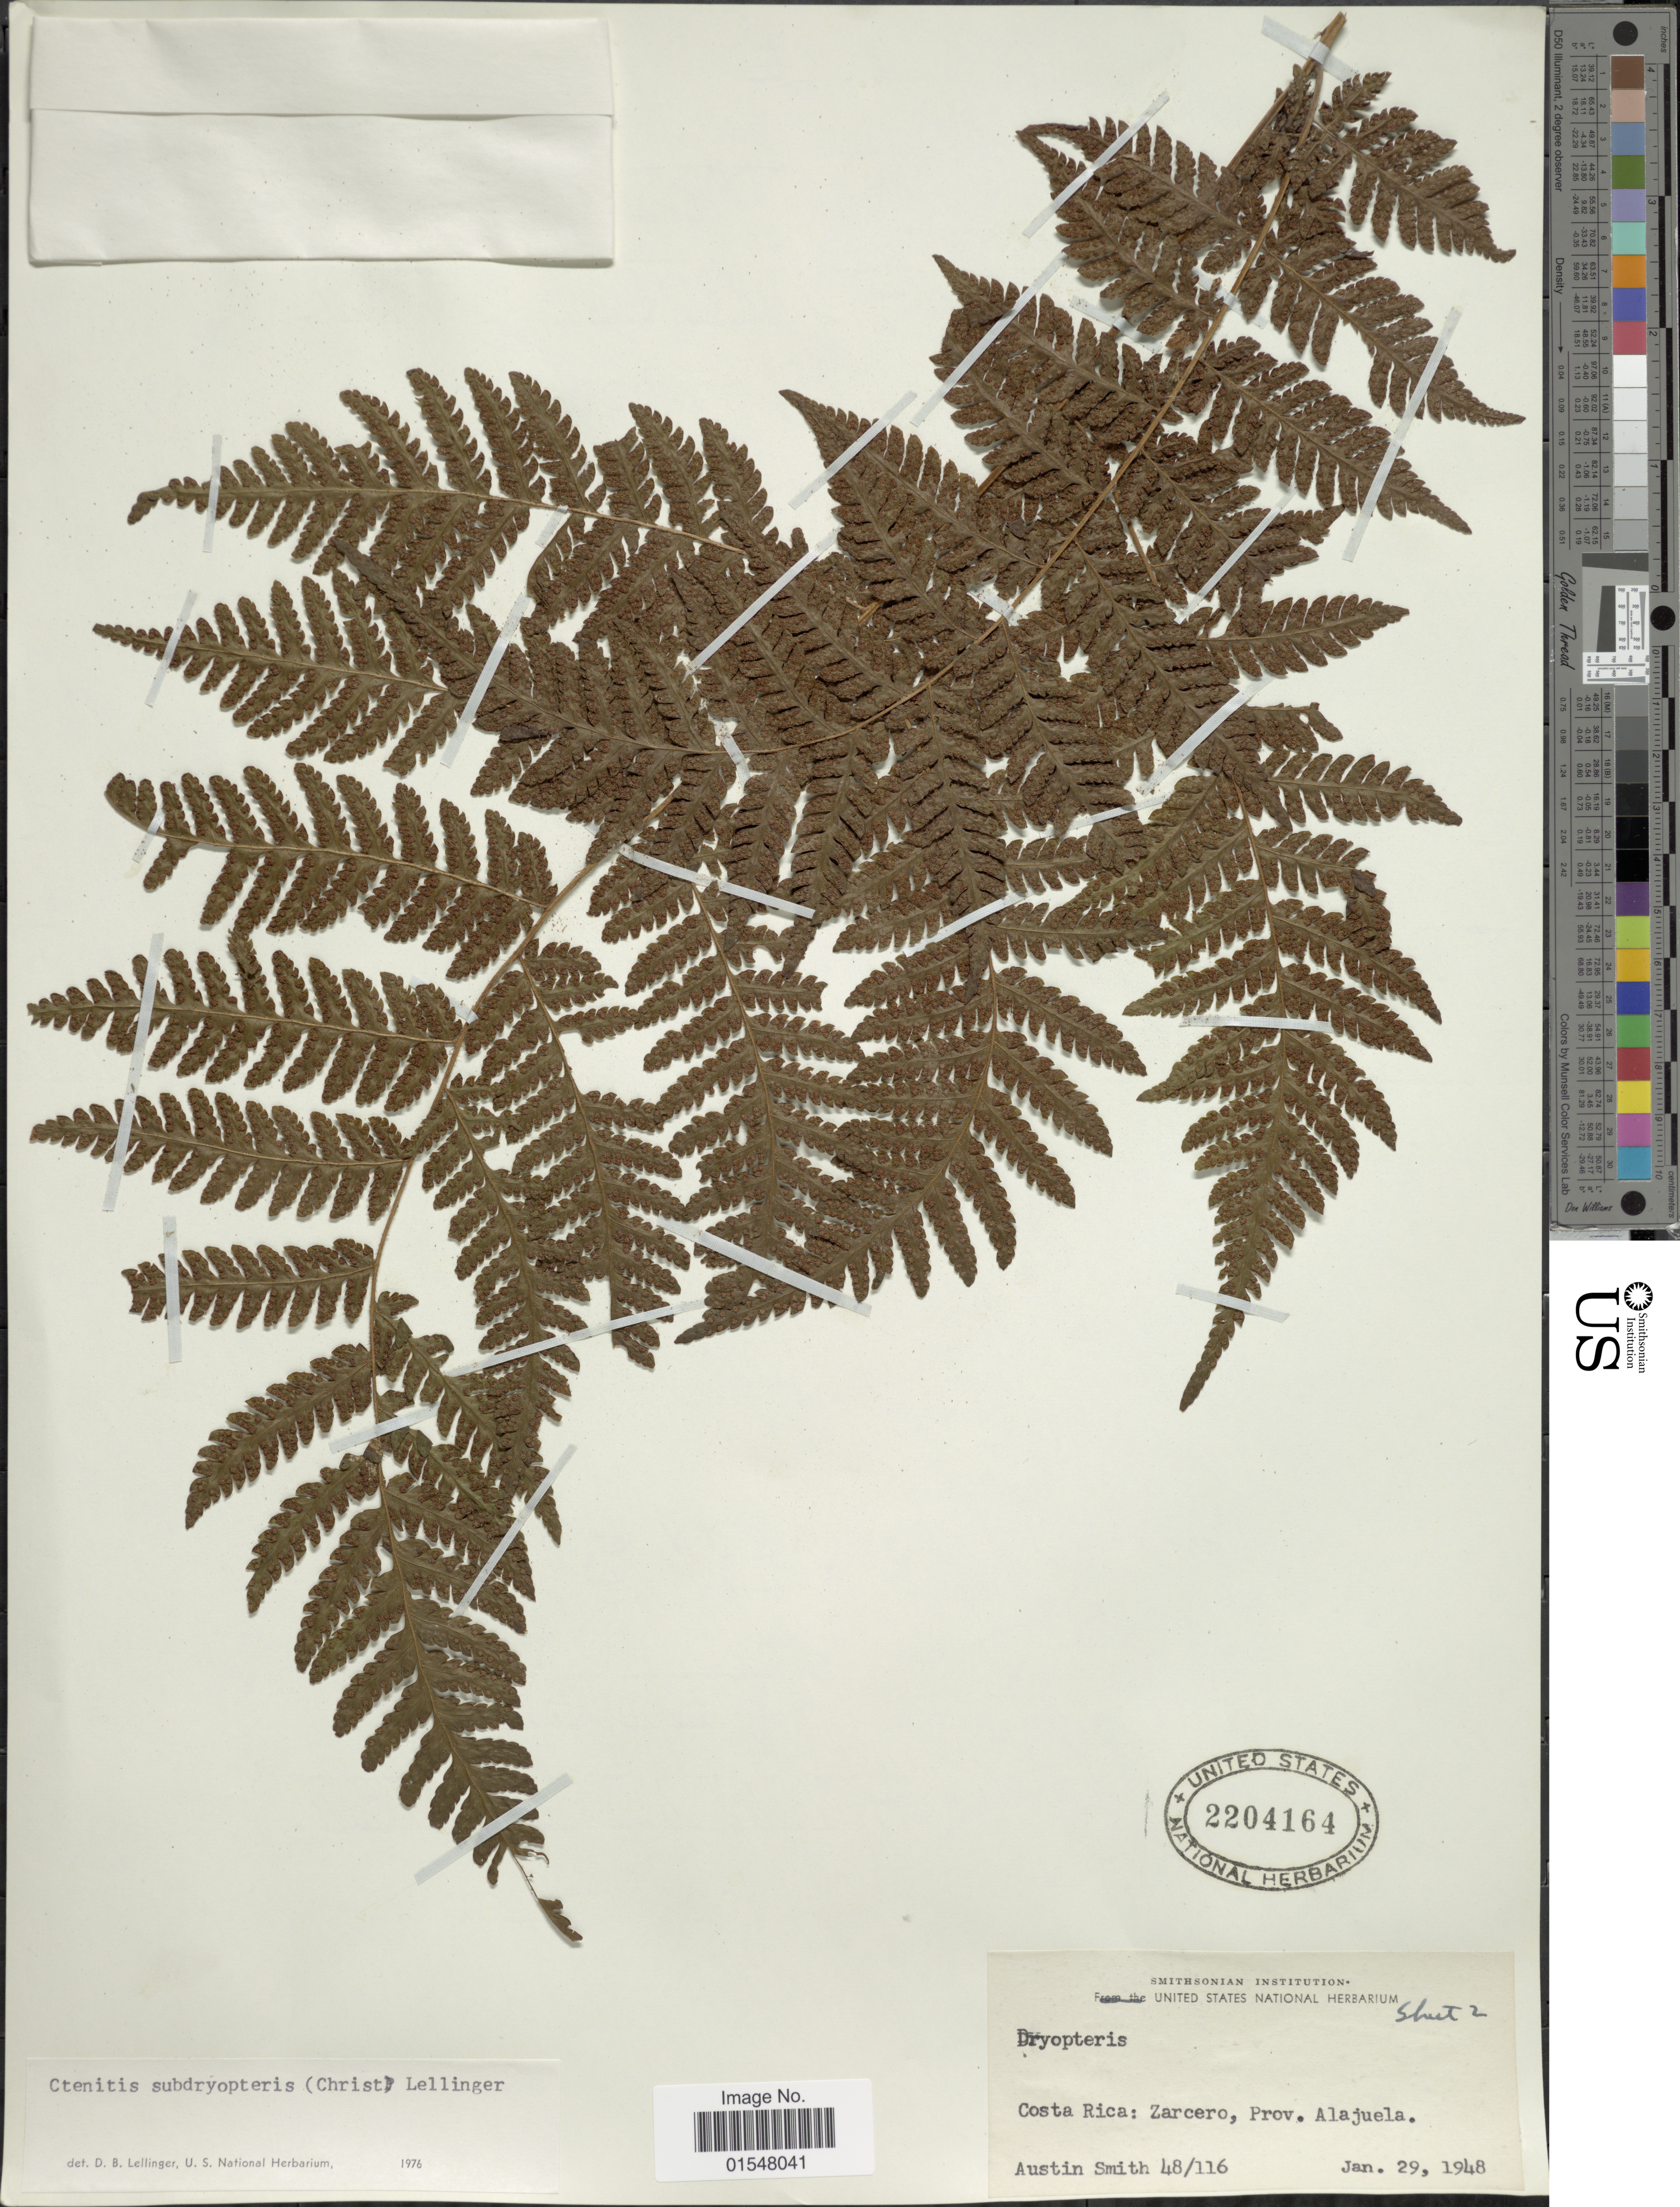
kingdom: Plantae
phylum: Tracheophyta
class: Polypodiopsida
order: Polypodiales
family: Dryopteridaceae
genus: Ctenitis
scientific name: Ctenitis subdryopteris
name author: (Christ) Lellinger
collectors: Aust P. Smith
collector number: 48/116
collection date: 1948-01-29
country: Costa Rica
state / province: Alajuela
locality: Zarcero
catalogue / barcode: US 2204164